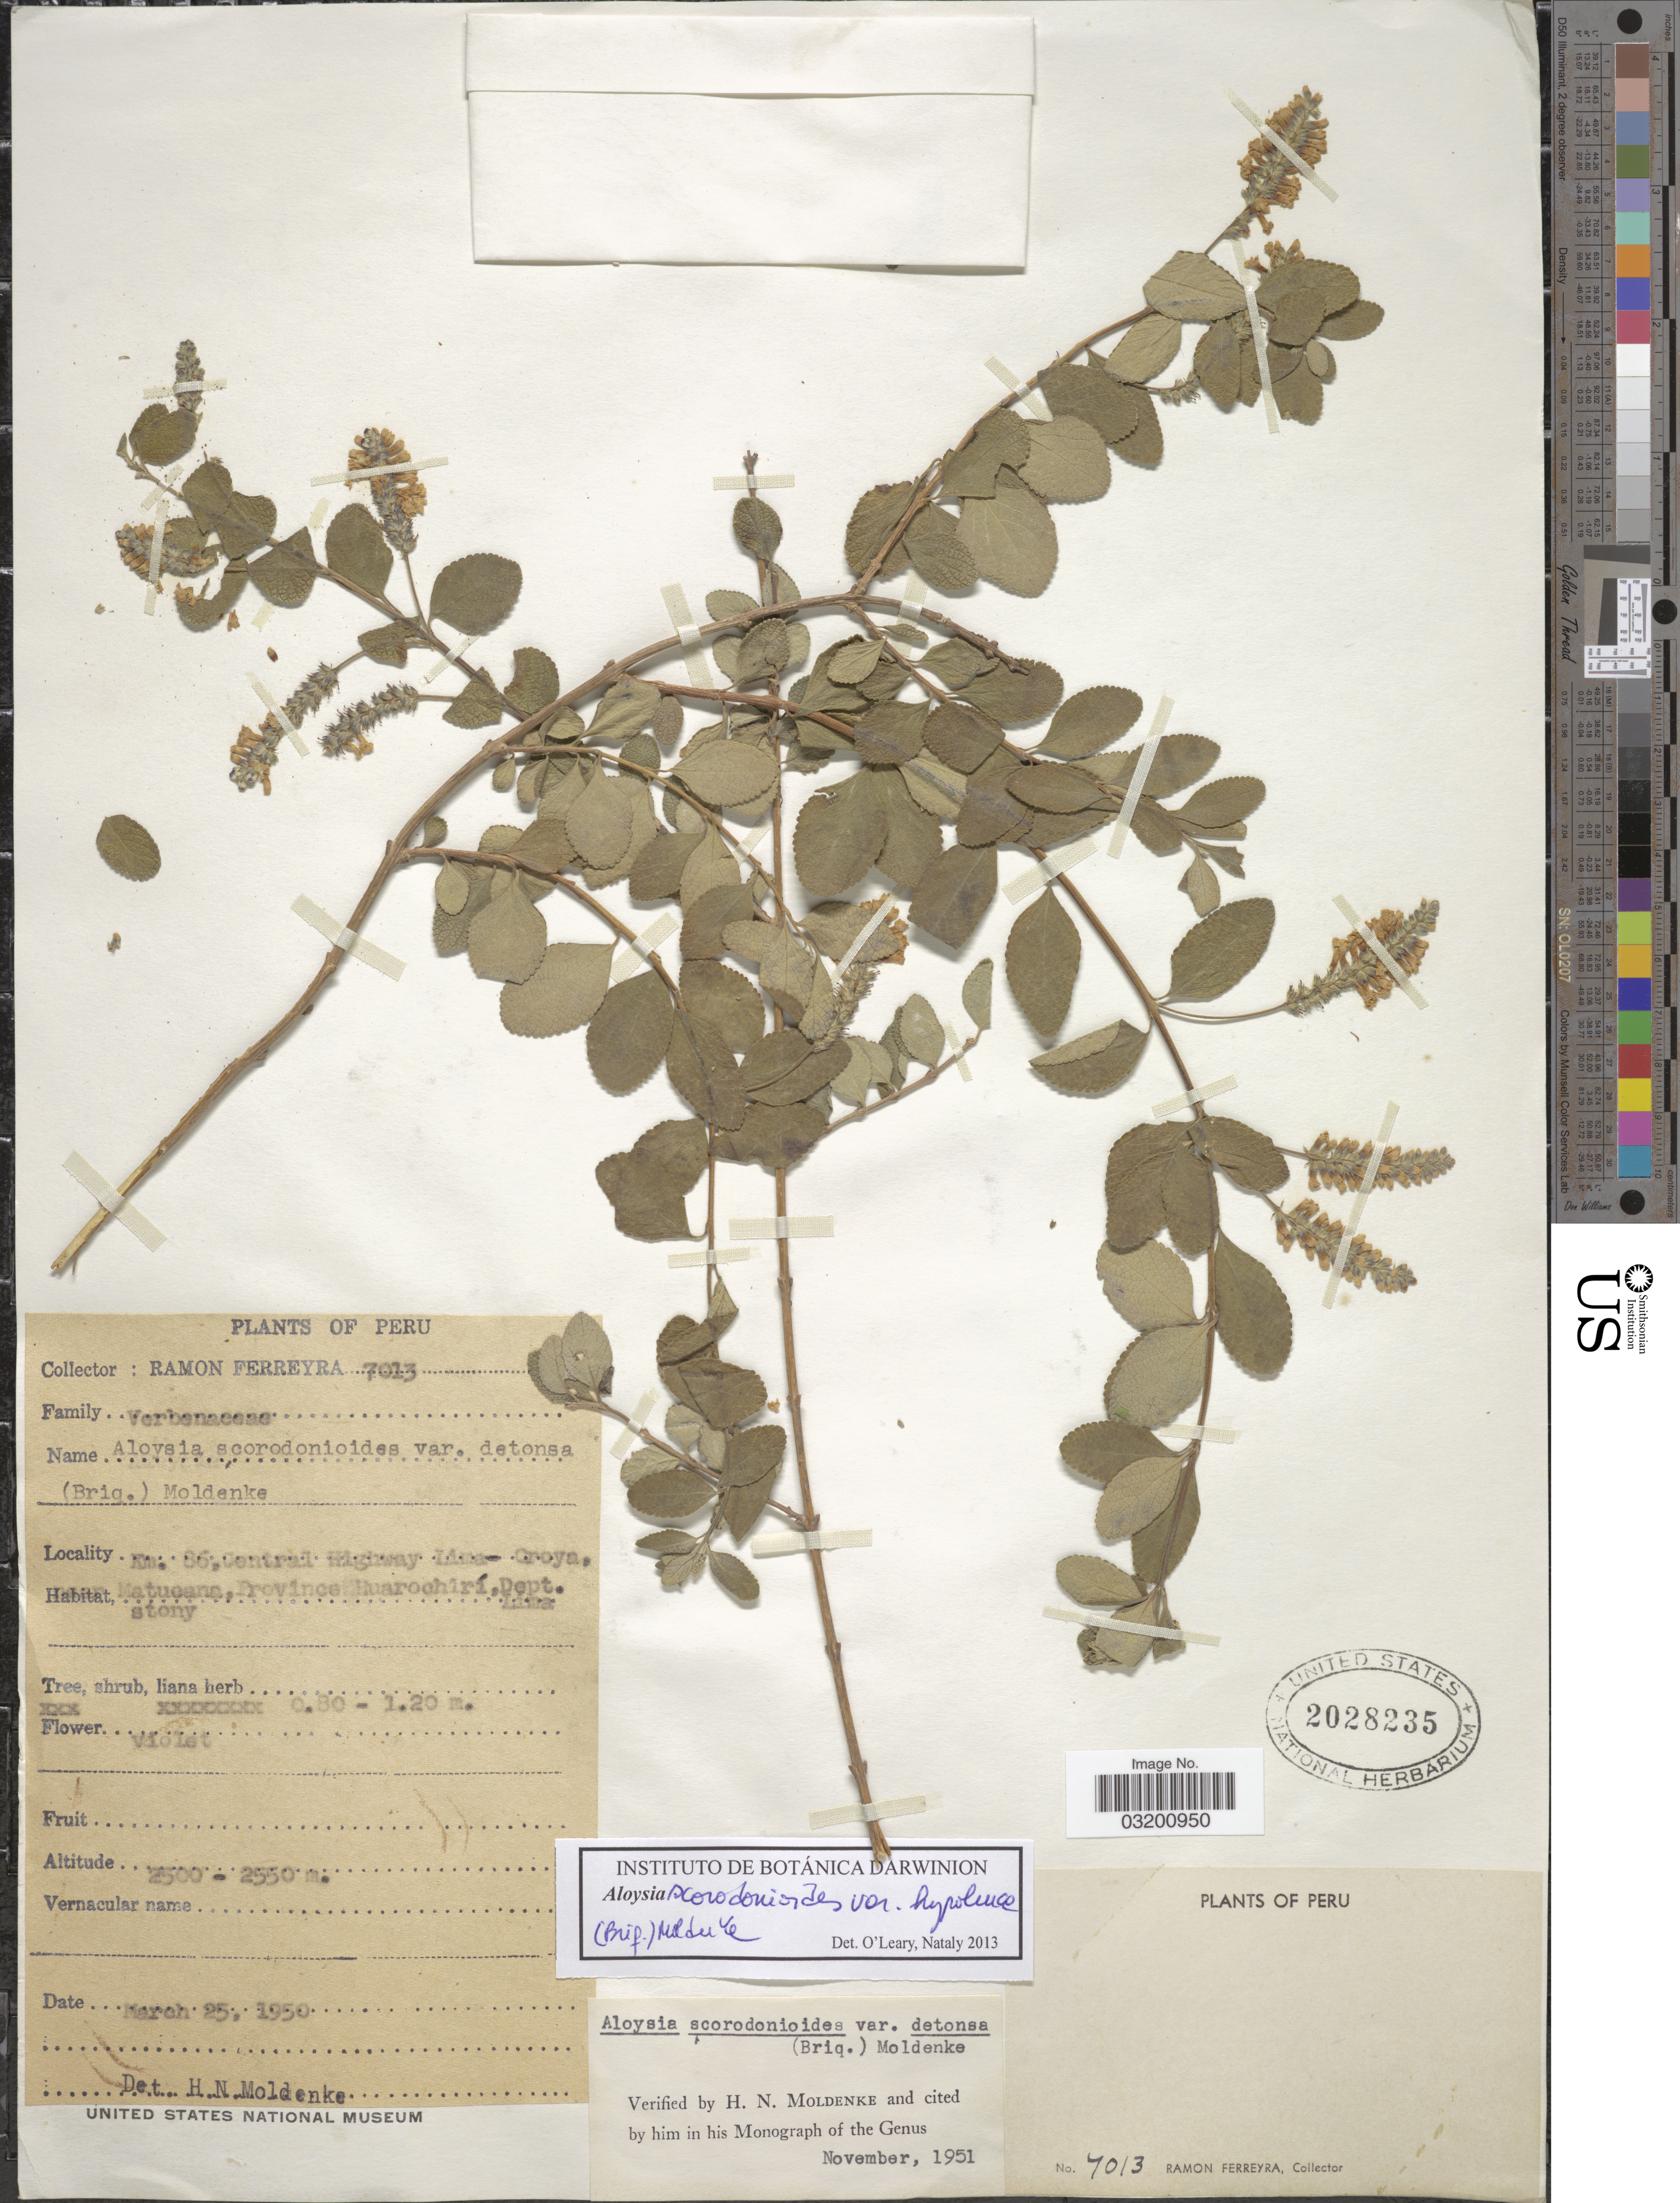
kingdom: Plantae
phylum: Tracheophyta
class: Magnoliopsida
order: Lamiales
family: Verbenaceae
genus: Aloysia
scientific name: Aloysia scorodonioides var. hypoleuca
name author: (Briq.) Moldenke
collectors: R. A. Ferreyra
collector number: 7013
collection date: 1950-03-25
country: Peru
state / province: Lima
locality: Km. 86, Central Highway Lima - Oroya near Matucana, Province Huarochirí, Dept. Lima.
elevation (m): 2500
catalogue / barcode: US 2028235